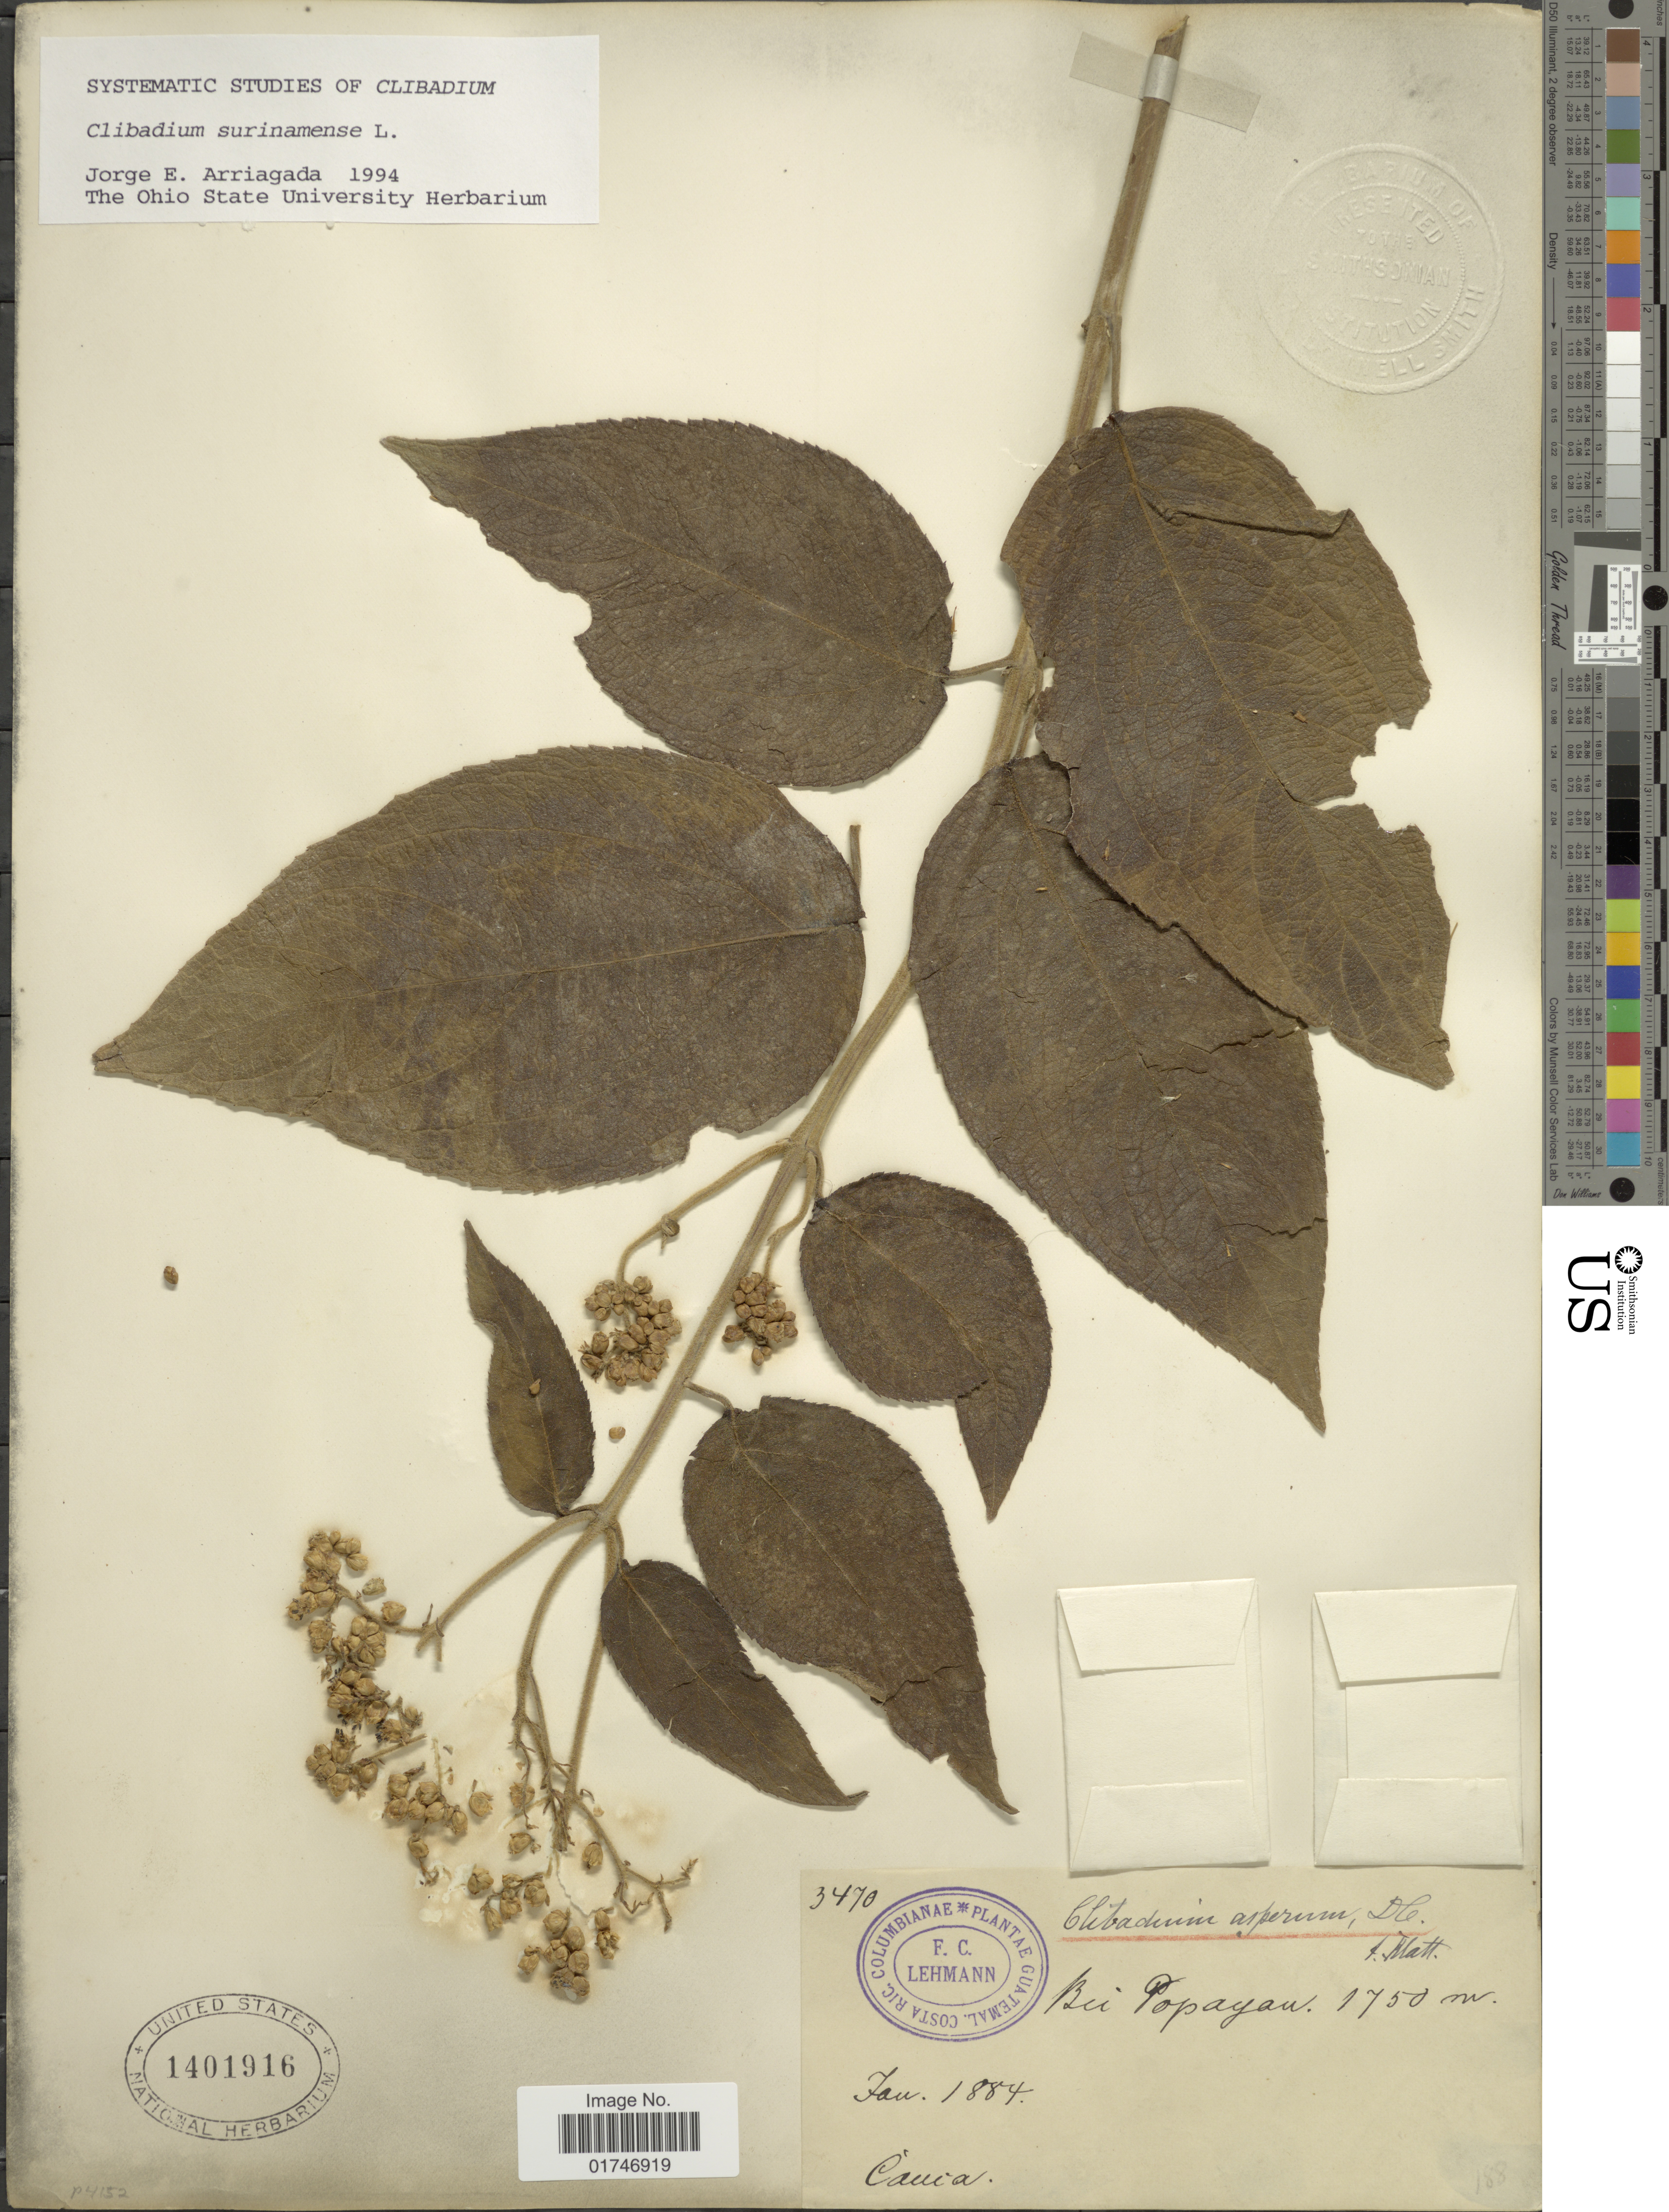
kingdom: Plantae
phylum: Tracheophyta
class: Magnoliopsida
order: Asterales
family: Asteraceae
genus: Clibadium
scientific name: Clibadium surinamense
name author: L.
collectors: F. C. Lehmann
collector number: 3470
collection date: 1884-01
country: Colombia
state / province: Cauca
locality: Bei Popayan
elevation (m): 1750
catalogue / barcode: US 1401916